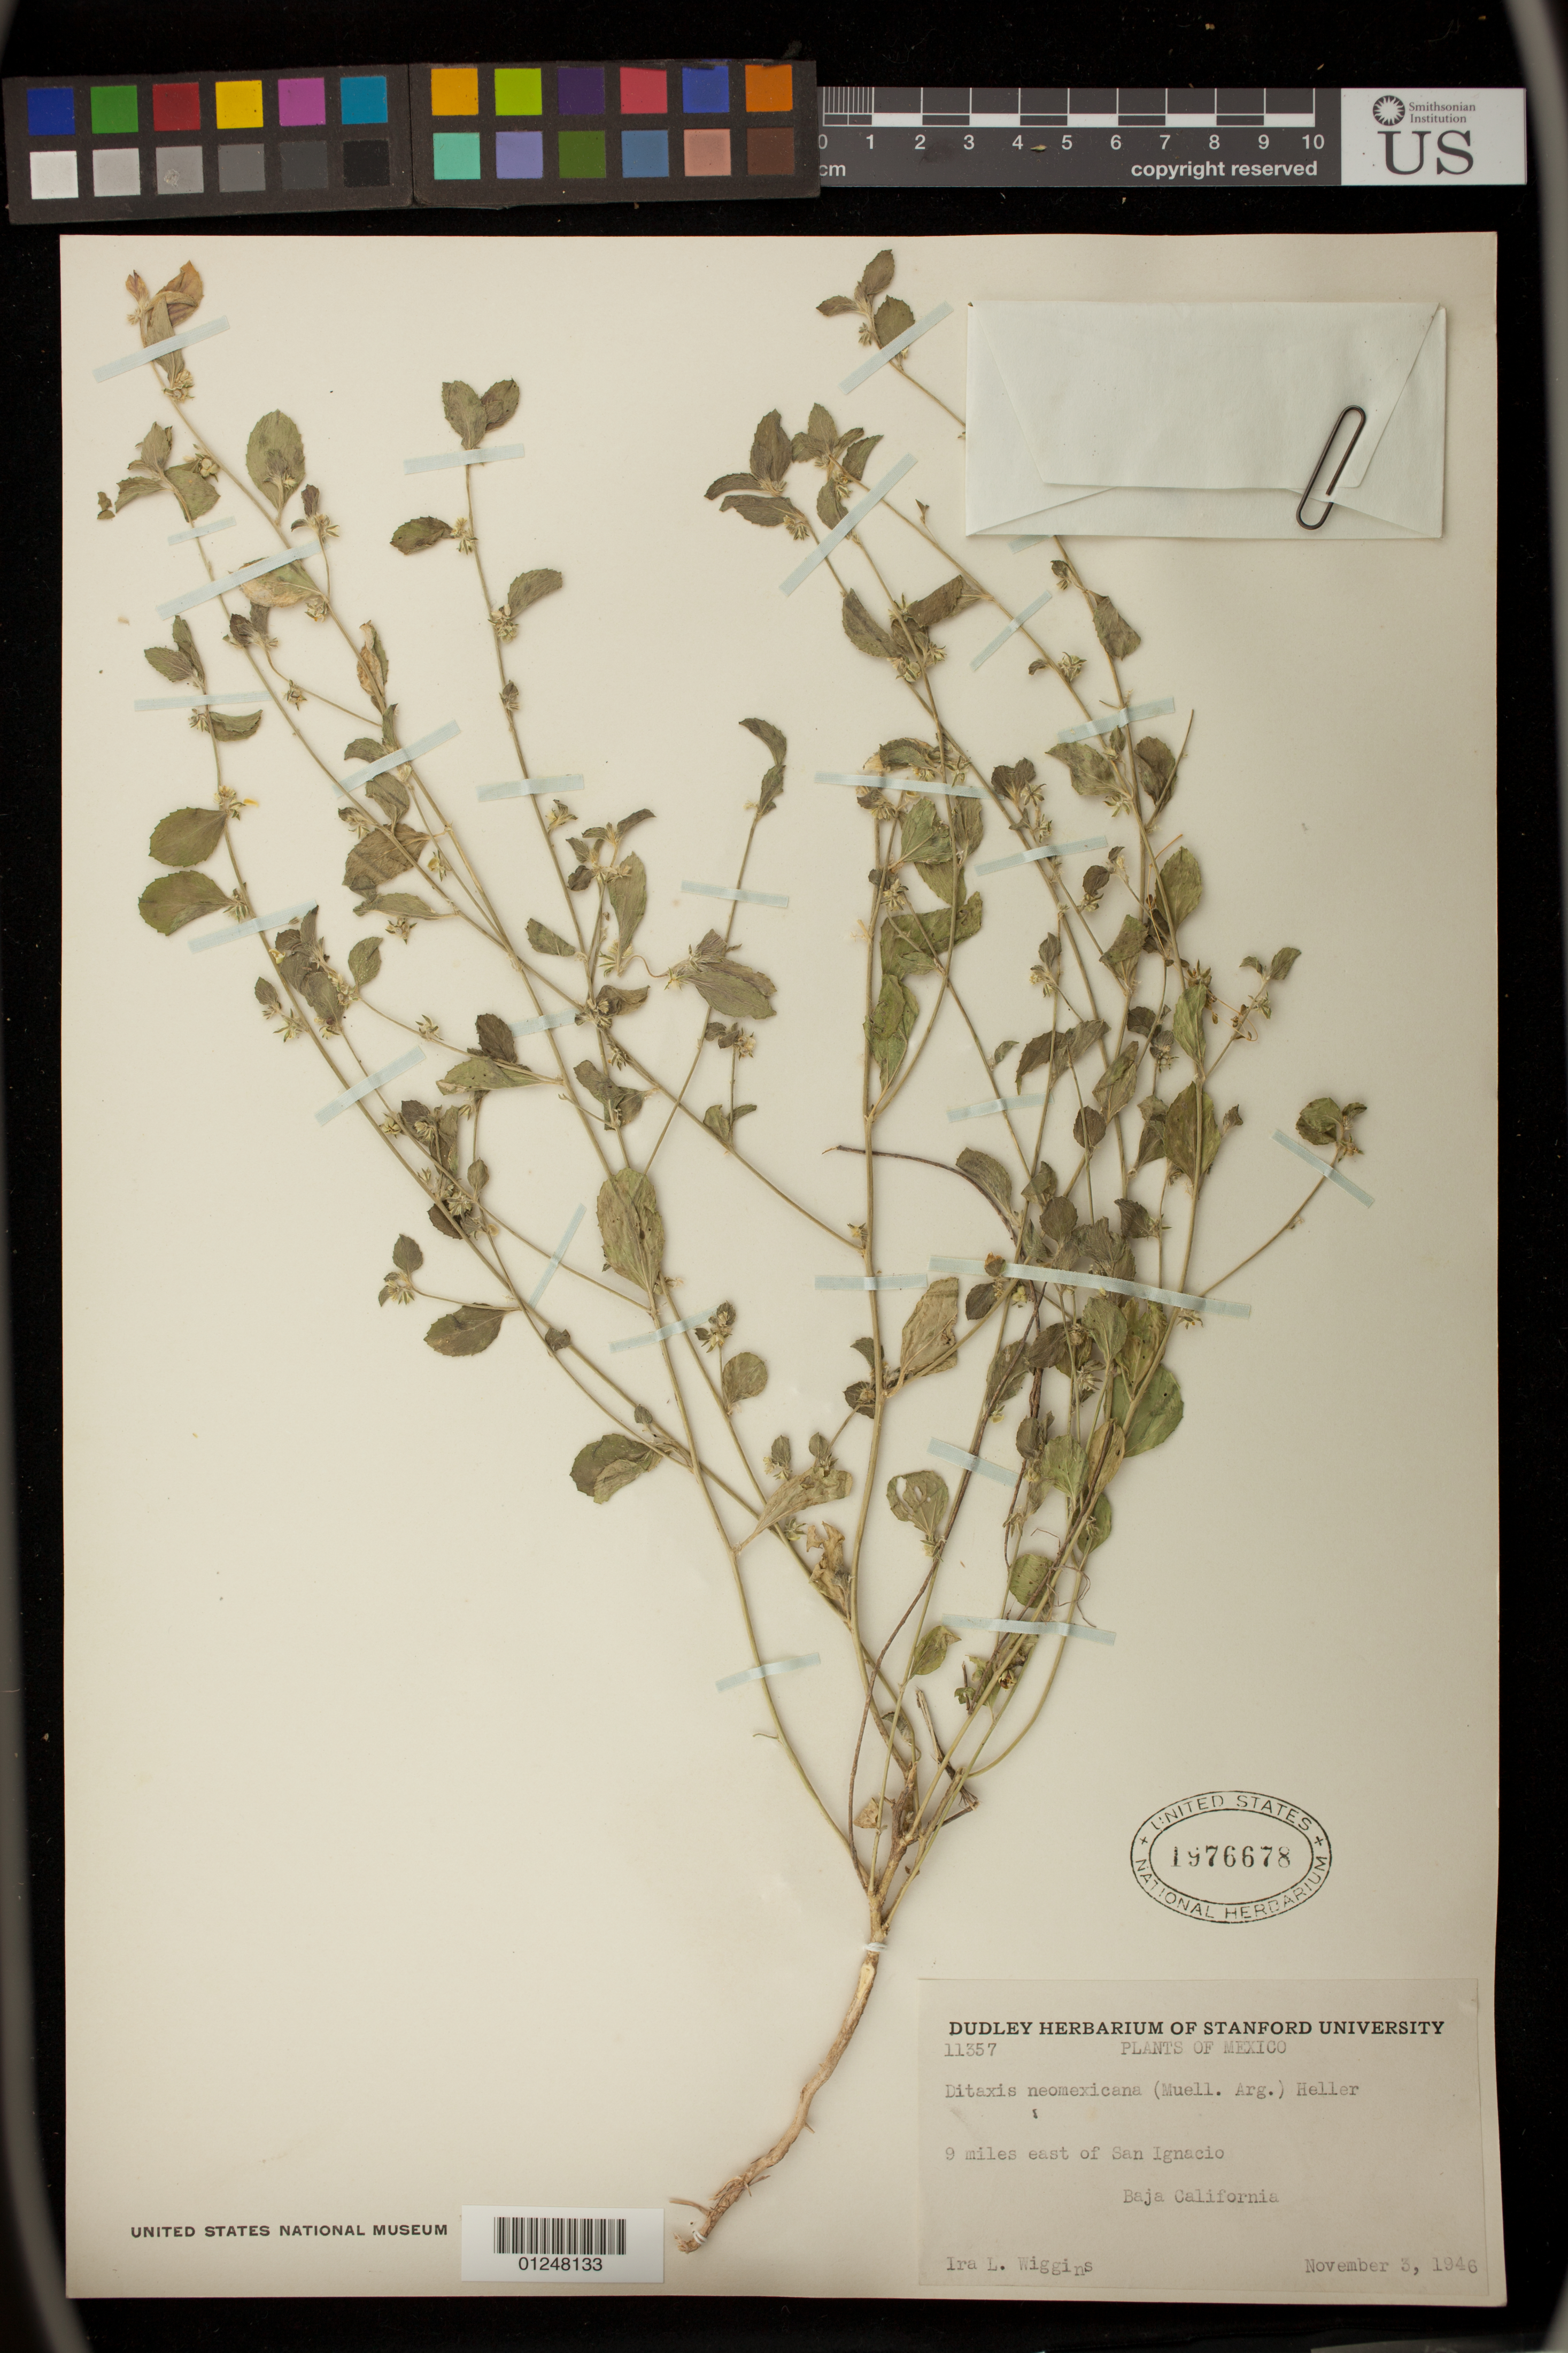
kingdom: Plantae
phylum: Tracheophyta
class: Magnoliopsida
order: Malpighiales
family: Euphorbiaceae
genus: Argythamnia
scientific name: Argythamnia serrata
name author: (Torr.) Müll. Arg.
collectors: I. L. Wiggins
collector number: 11357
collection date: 1946-11-03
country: Mexico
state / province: Baja California Sur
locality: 9 miles east of San Ignacio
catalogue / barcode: US 1976678